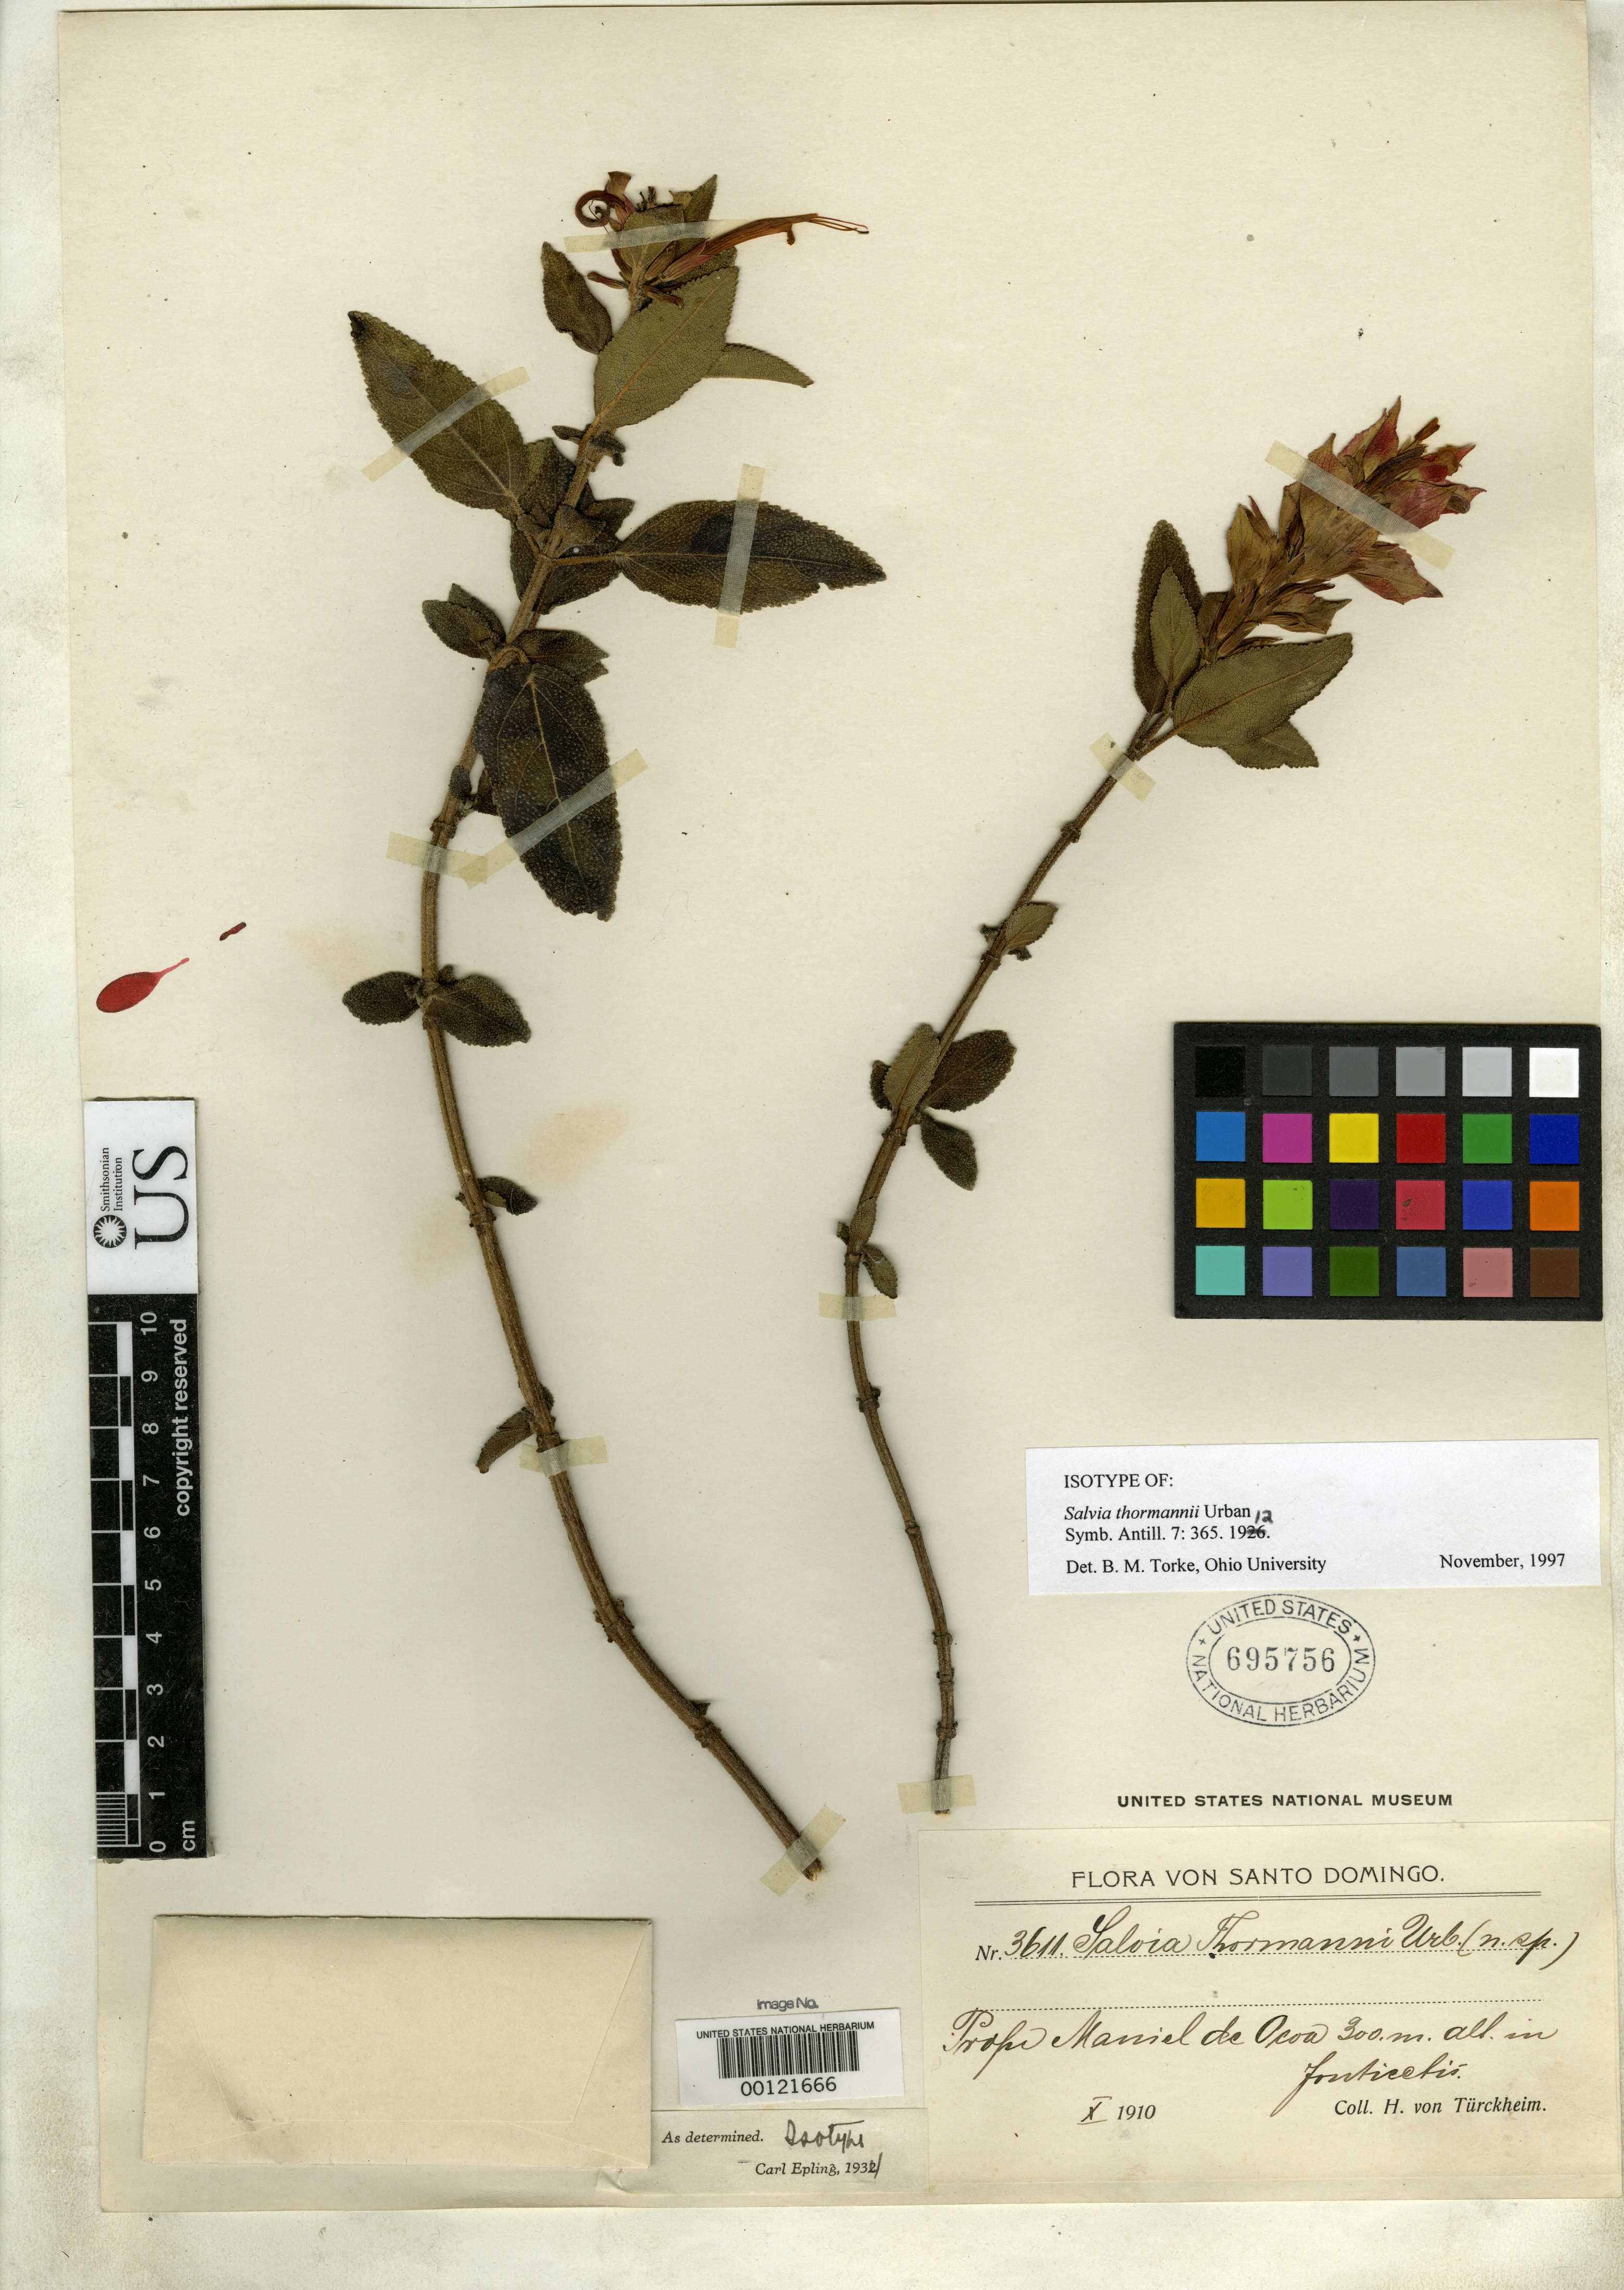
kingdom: Plantae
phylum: Tracheophyta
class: Magnoliopsida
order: Lamiales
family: Lamiaceae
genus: Salvia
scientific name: Salvia thormanni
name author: Urb.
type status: Isotype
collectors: H. von Türckheim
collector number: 3611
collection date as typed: Oct 1910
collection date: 1910-10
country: Dominican Republic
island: Hispaniola Island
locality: Prope Mariel de Acoa.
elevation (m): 300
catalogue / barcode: US 695756